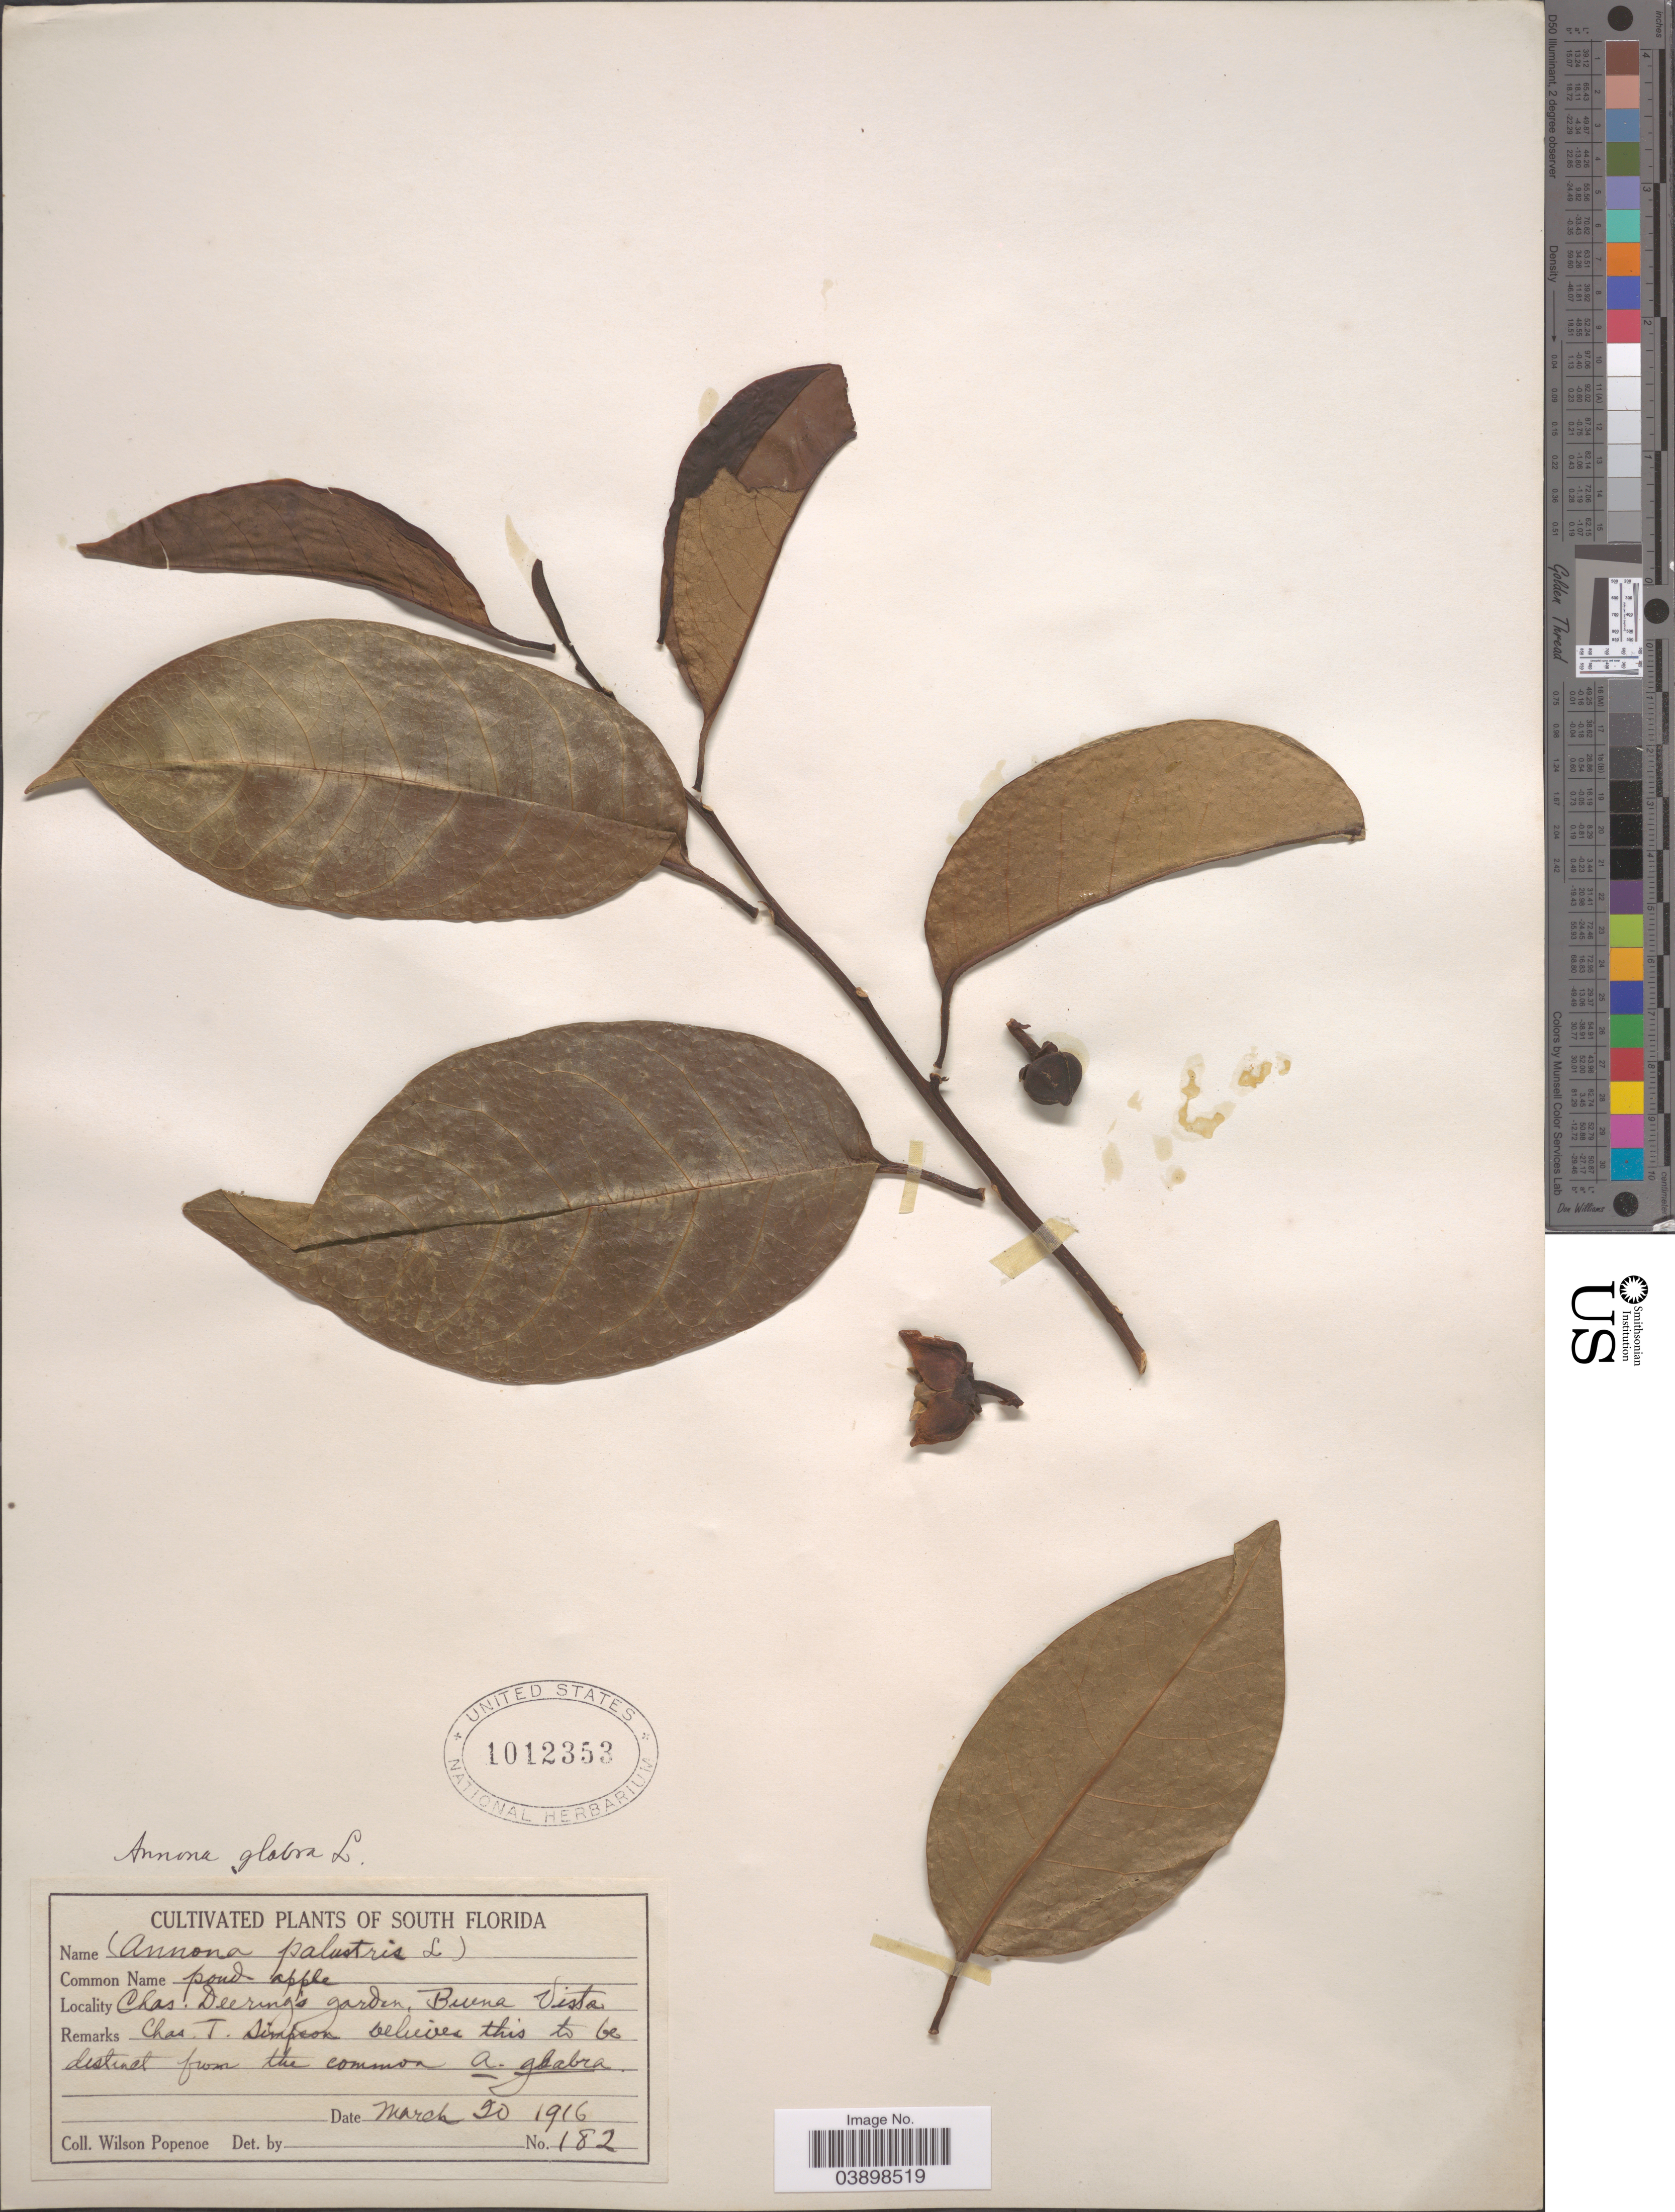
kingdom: Plantae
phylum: Tracheophyta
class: Magnoliopsida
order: Magnoliales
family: Annonaceae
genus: Annona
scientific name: Annona glabra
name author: L.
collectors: F. Popenoe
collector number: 182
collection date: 1916-03-20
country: United States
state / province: Florida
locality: South Florida. Chas. Deering's garden, Buena Vista.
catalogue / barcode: US 1012353